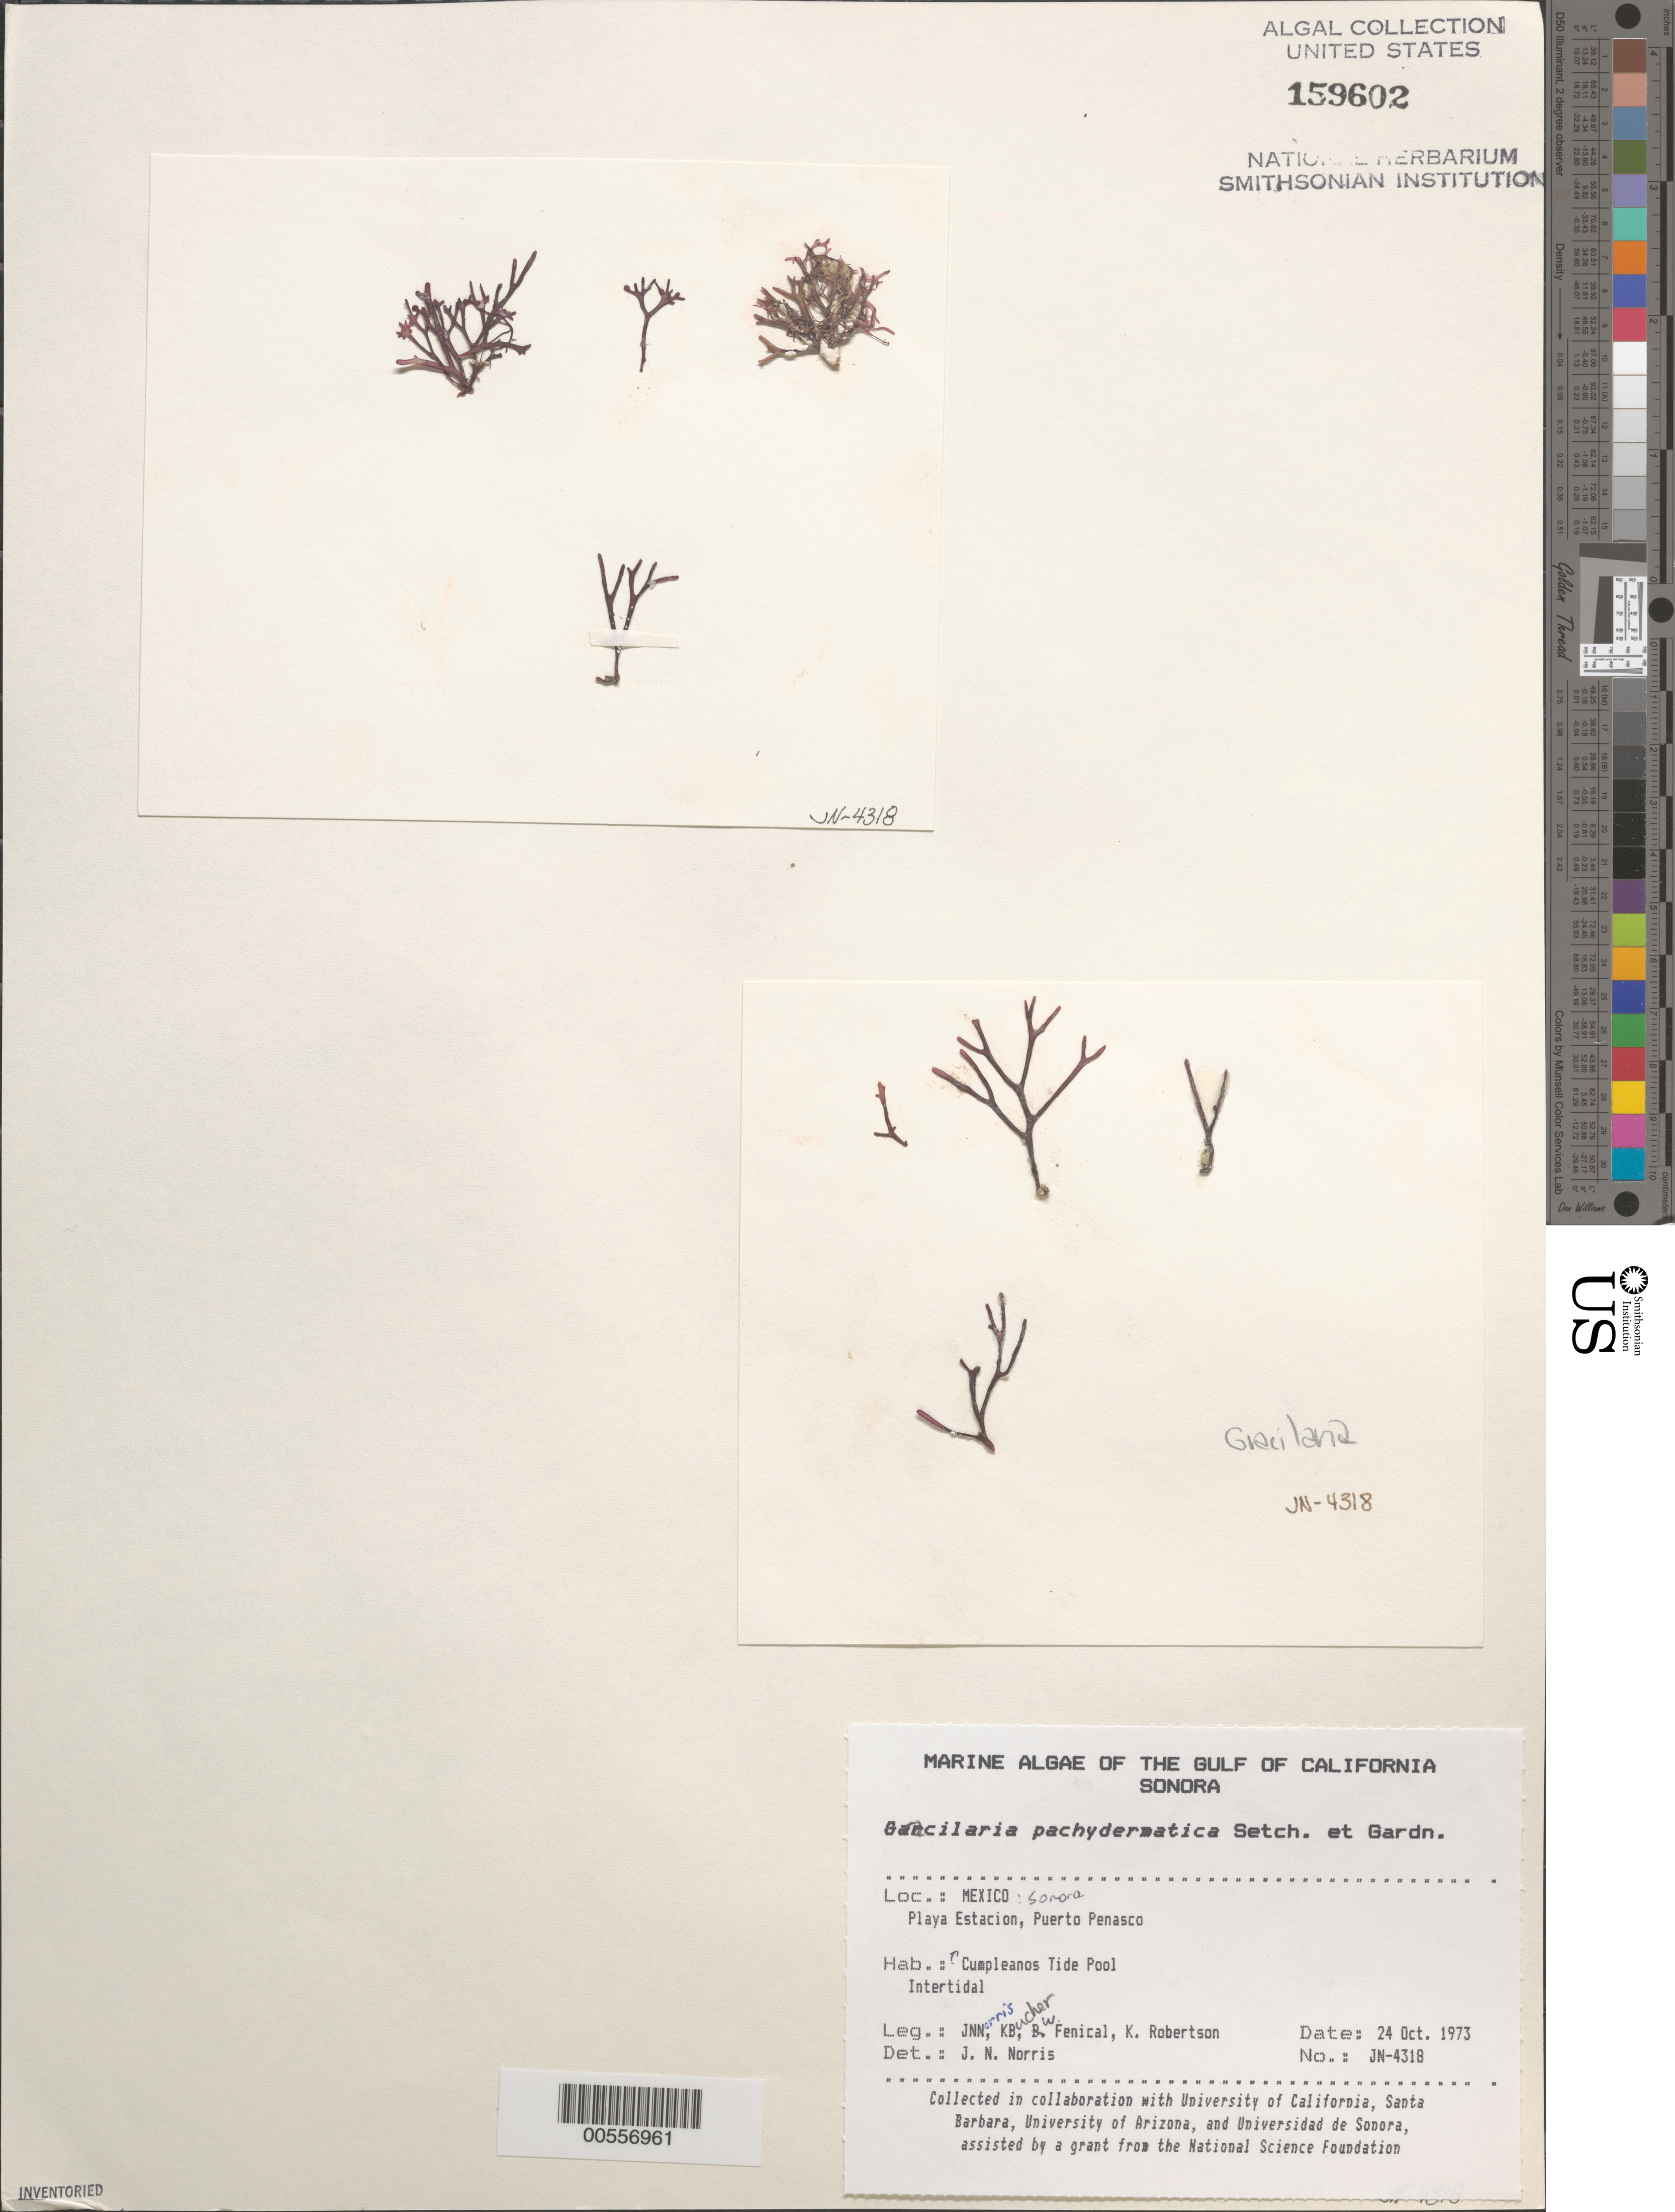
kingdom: Plantae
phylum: Rhodophyta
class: Florideophyceae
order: Gracilariales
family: Gracilariaceae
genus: Gracilaria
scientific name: Gracilaria pachydermatica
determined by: Norris, James N.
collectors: J. N. Norris, K. E. Bucher, W. Fenical & K. Robertson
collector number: JN-4318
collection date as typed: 24 Oct 1973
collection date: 1973-10-24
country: Mexico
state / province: Sonora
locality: Playa Estacion, Puerto Penasco, Cumpleanos Tide Pool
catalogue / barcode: US 159602